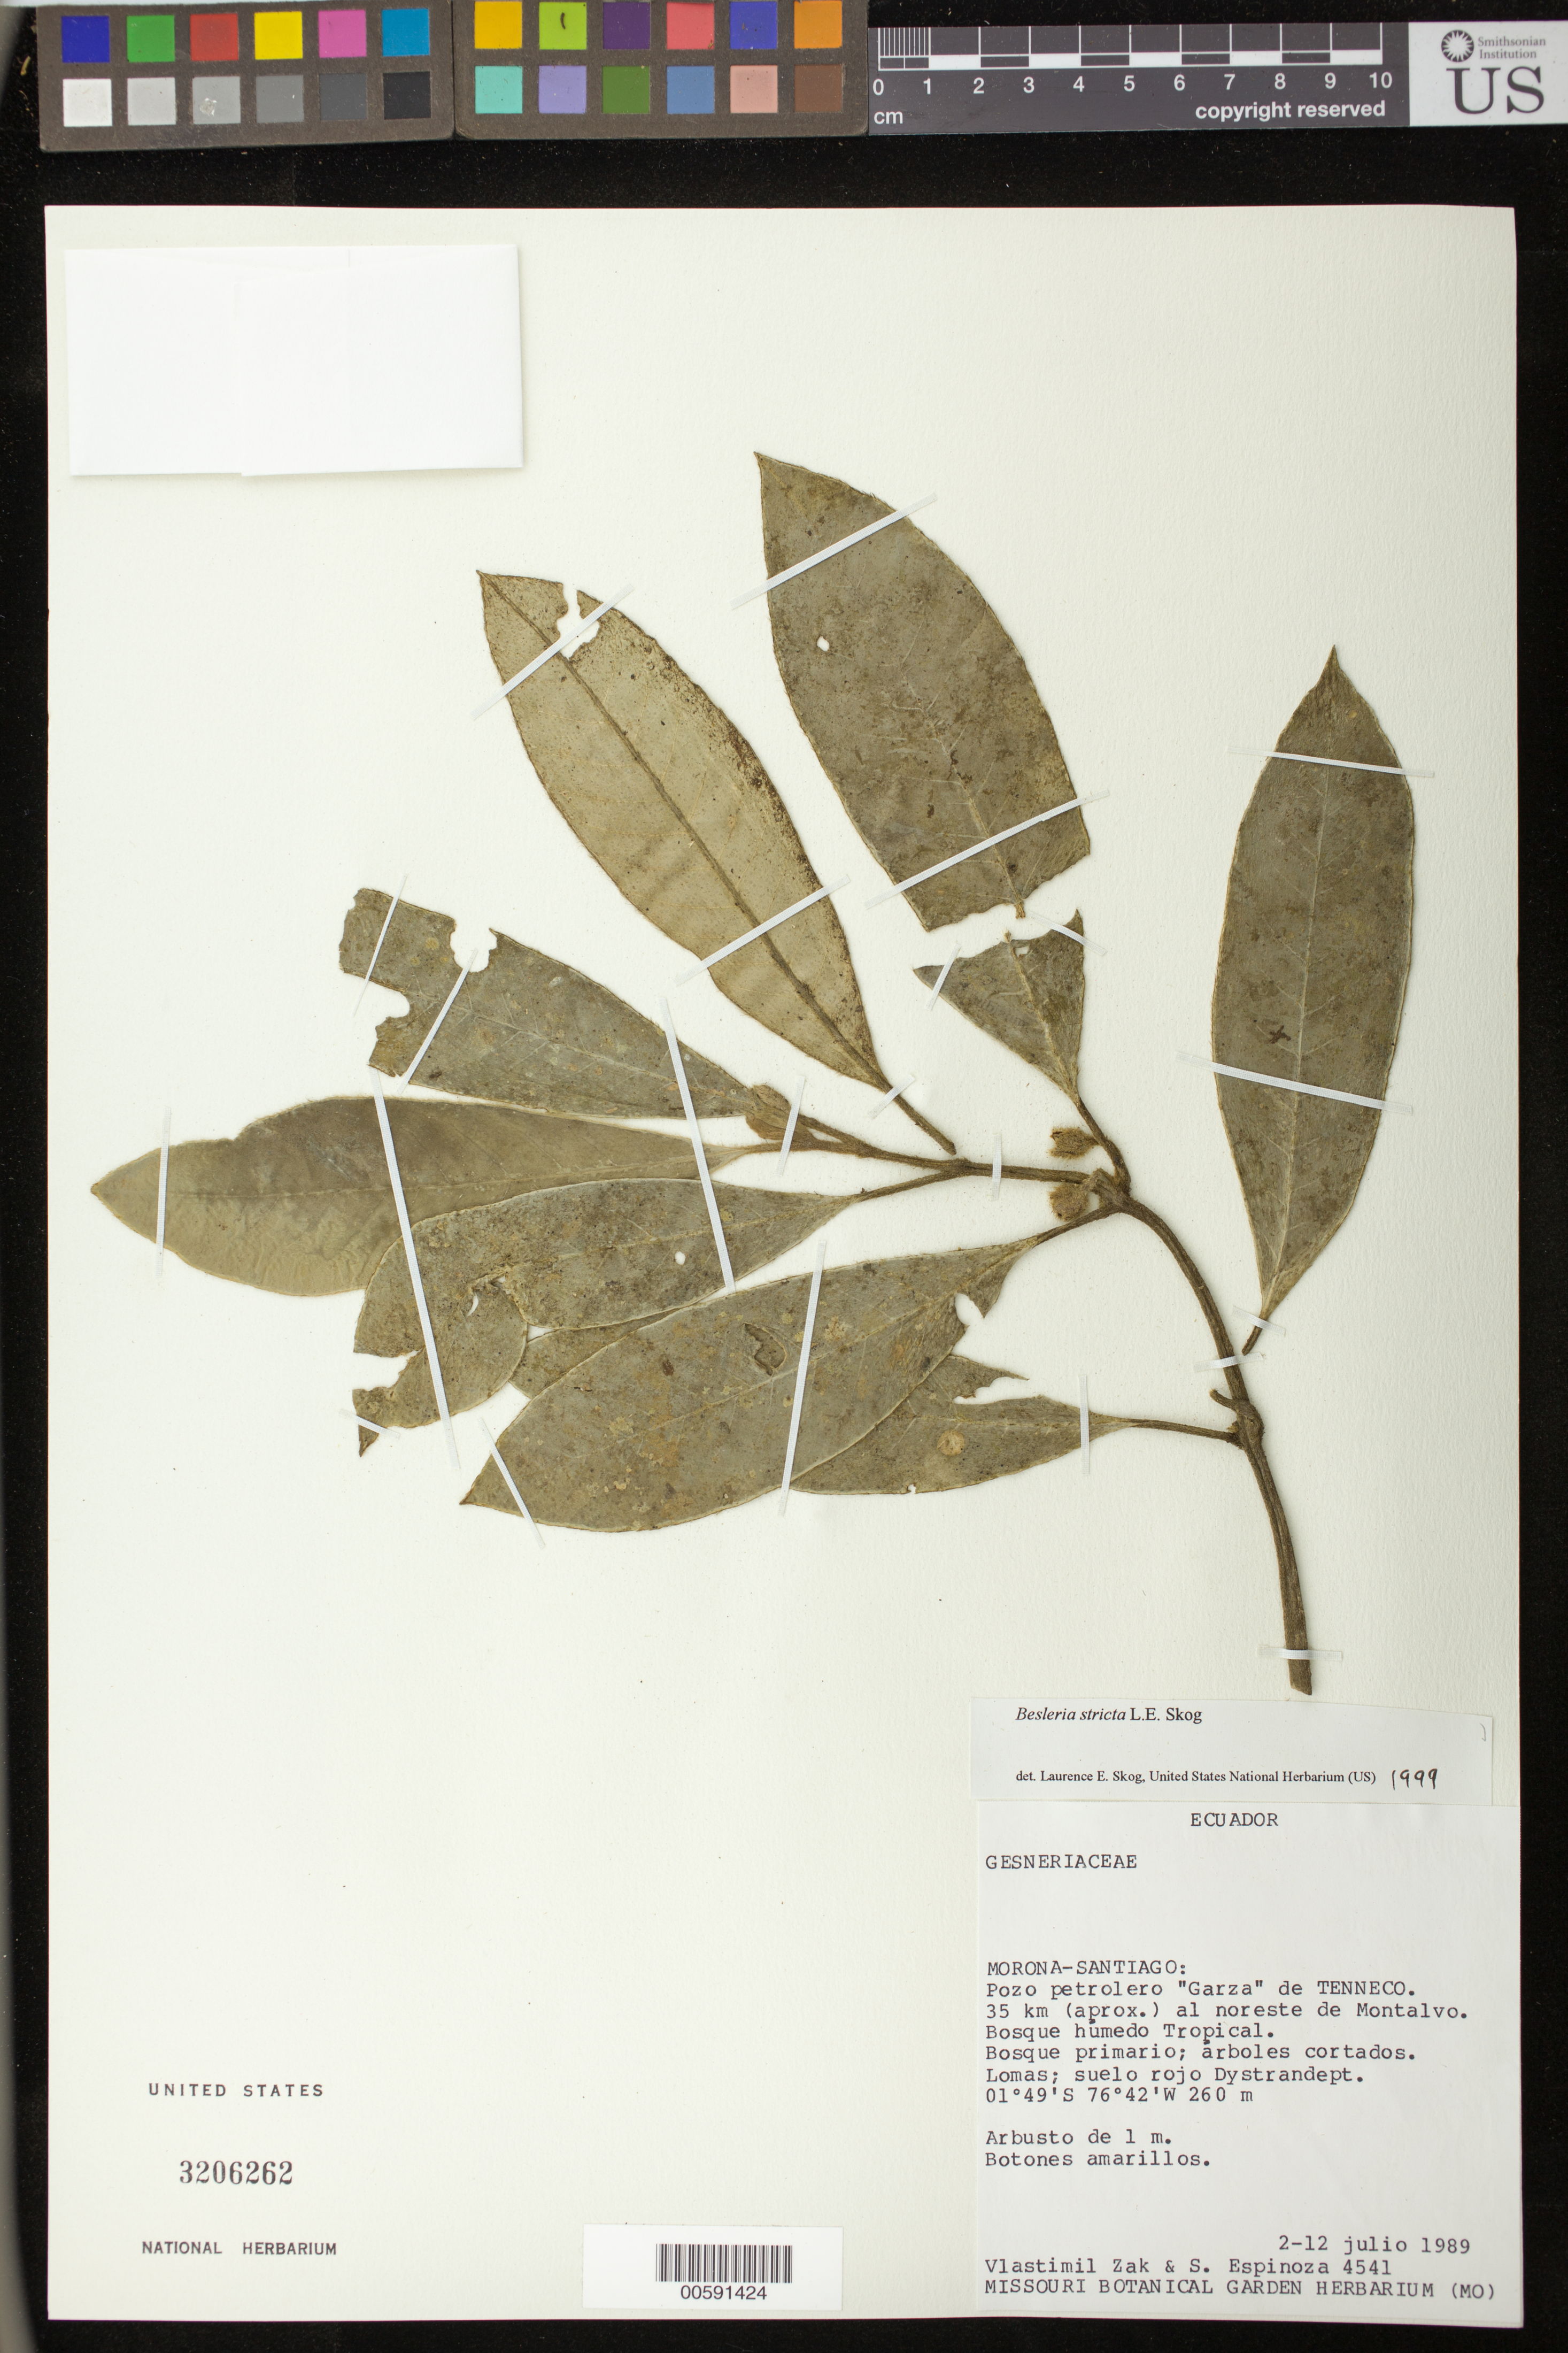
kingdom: Plantae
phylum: Tracheophyta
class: Magnoliopsida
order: Lamiales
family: Gesneriaceae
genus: Besleria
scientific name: Besleria stricta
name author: L.E. Skog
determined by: Skog, Laurence E.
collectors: V. Zak & S. Espinoza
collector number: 4541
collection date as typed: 2-12 Jul 1989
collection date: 1989-07-02/1989-07-12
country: Ecuador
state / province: Morona-Santiago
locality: Pozo petrolero "Garza" de TENNECO; 35 km (aprox.) al noreste de Montalvo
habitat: Bosque húmedo tropical; bosque primario; árboles cortados; lomas; suelo rojo Dystrandept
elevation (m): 260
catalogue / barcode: US 3206262